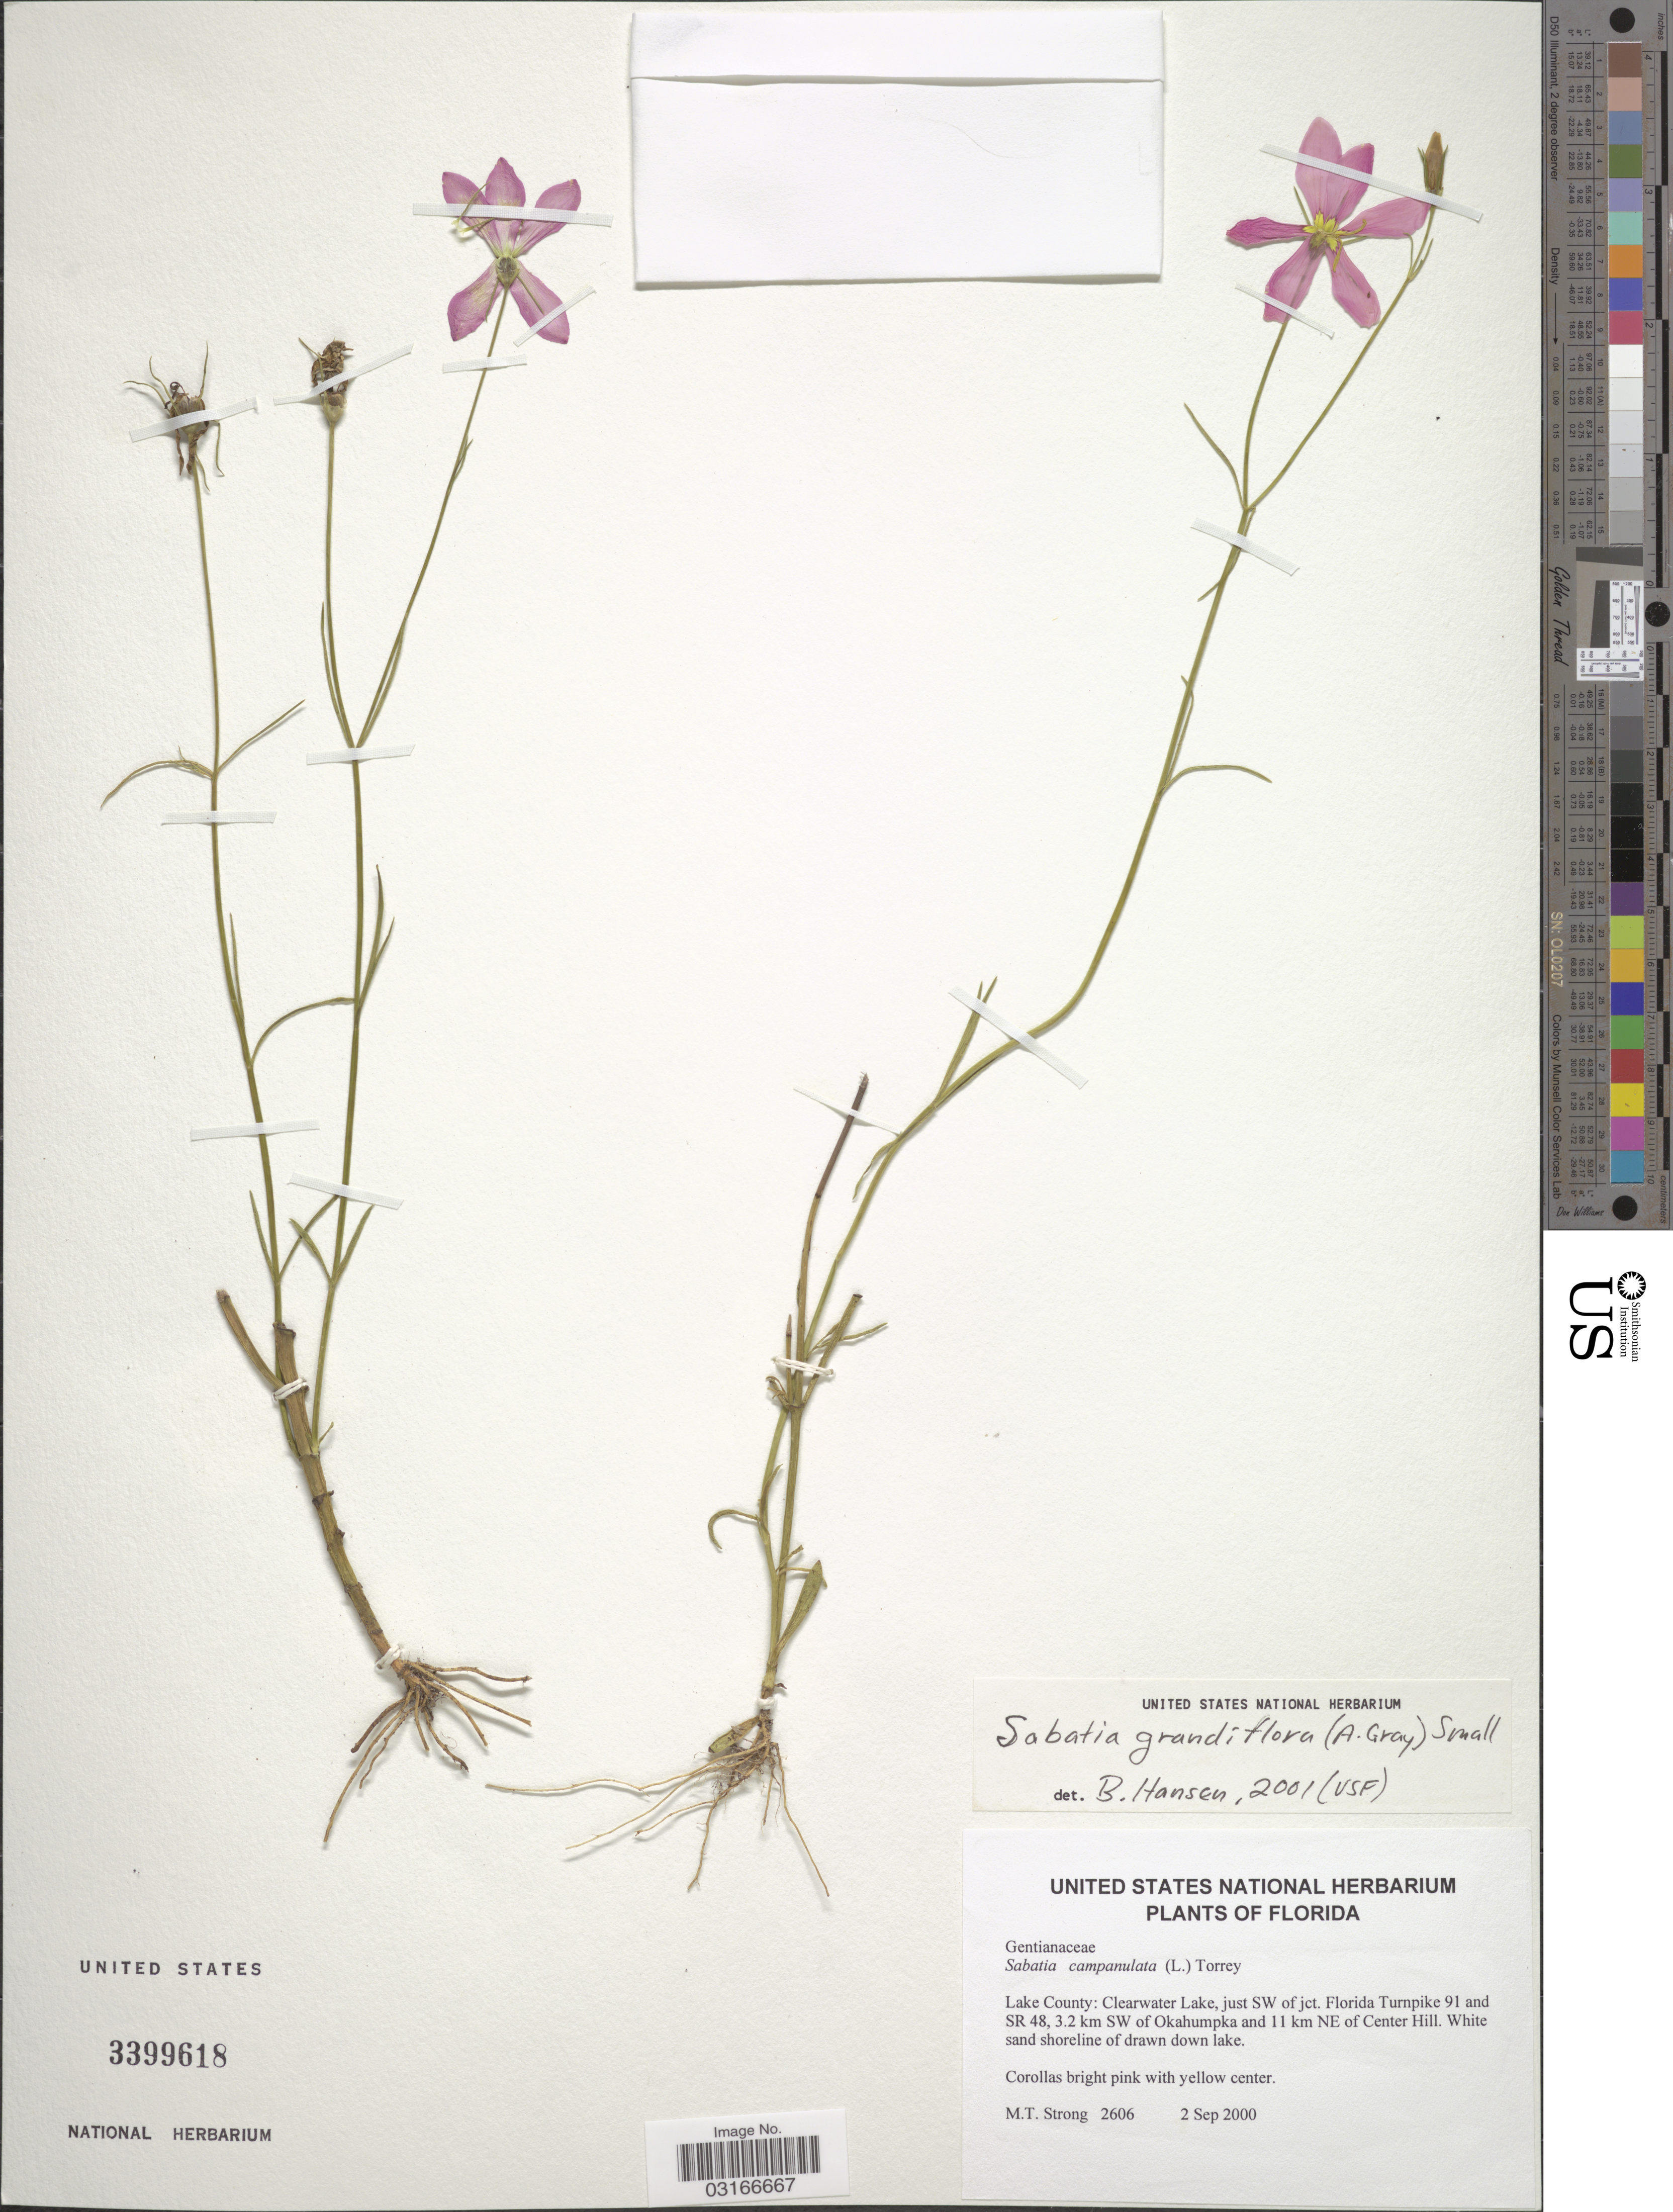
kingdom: Plantae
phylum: Tracheophyta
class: Magnoliopsida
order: Gentianales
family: Gentianaceae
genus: Sabatia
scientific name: Sabatia grandiflora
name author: (A. Gray) Small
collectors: M. T. Strong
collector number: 2606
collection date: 2000-09-02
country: United States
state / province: Florida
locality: Lake County: Clearwater Lake, just SW of jct. Florida Turnpike 91 and SR 48, 3.2 km SW of Okahumpka and 11 km NE of Center Hill, White sand shoreline of drawn down lake.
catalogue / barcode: US 3399618